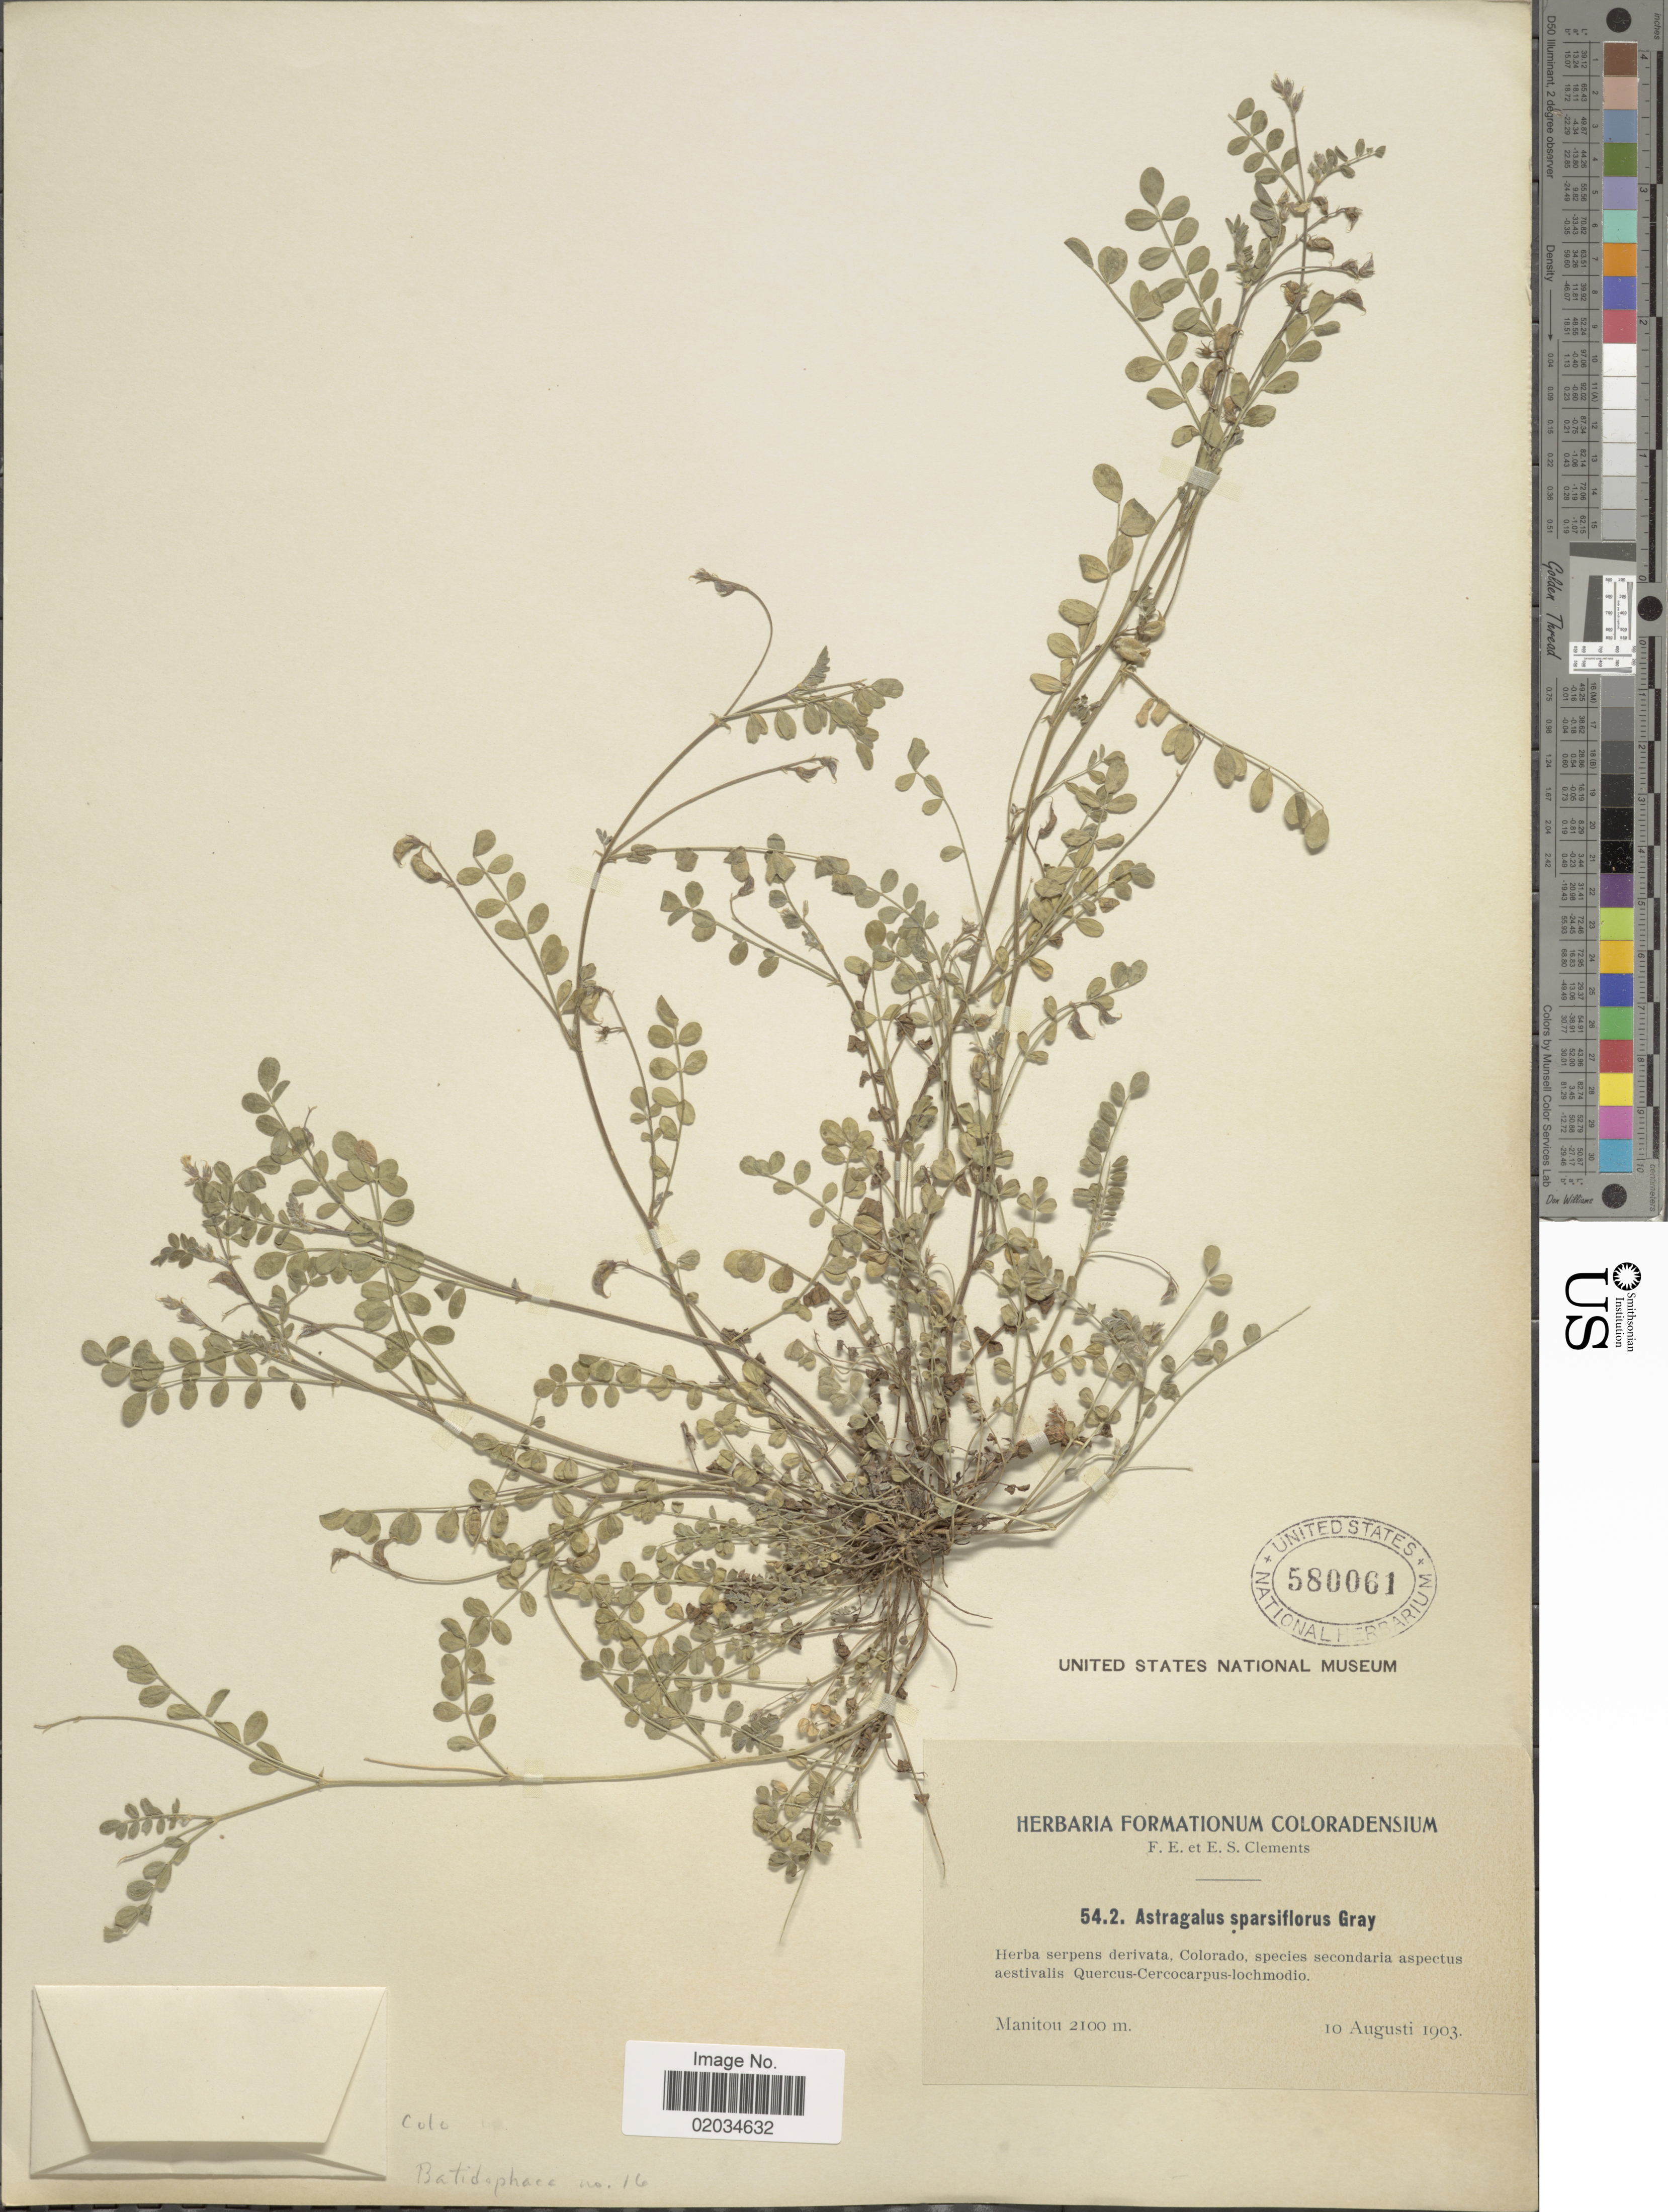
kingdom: Plantae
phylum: Tracheophyta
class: Magnoliopsida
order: Fabales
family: Fabaceae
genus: Astragalus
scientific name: Astragalus sparsiflorus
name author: A. Gray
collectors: F. E. Clements & E. S. Clements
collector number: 54.2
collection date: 1903-08-10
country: United States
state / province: Colorado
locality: Manitou.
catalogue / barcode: US 580061